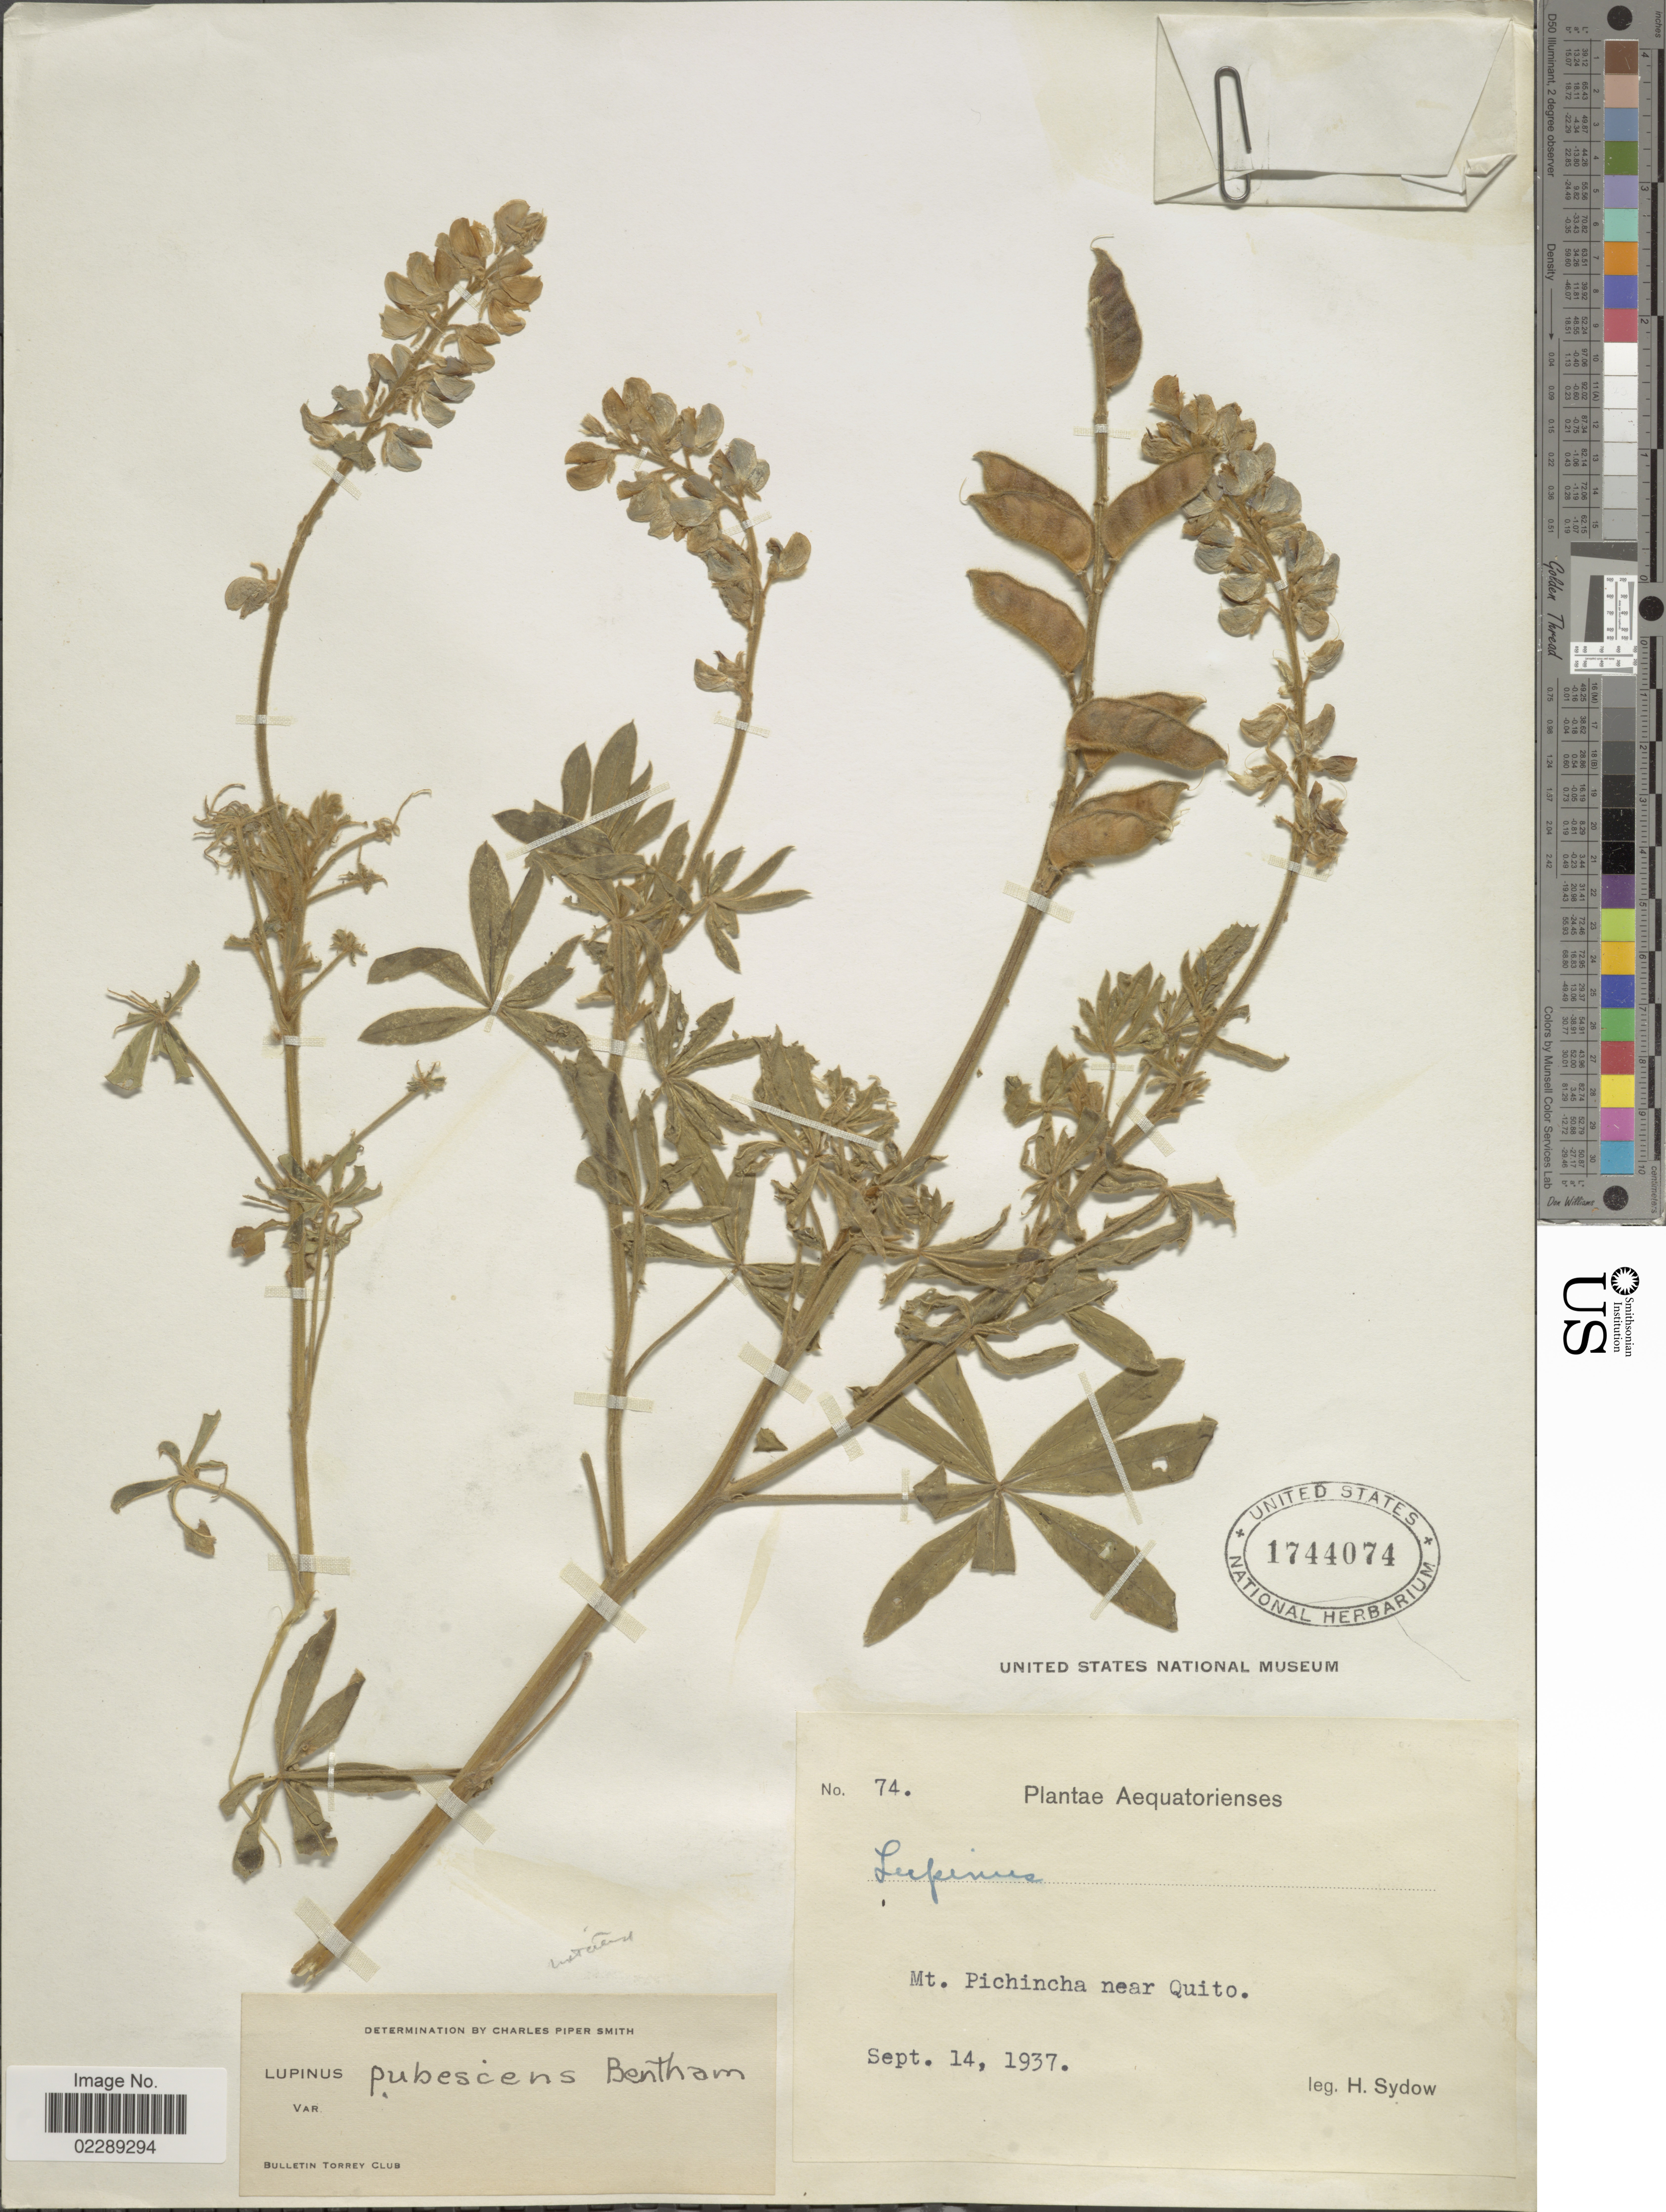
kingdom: Plantae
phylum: Tracheophyta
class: Magnoliopsida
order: Fabales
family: Fabaceae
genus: Lupinus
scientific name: Lupinus pubescens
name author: Benth.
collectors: H. Sydow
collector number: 74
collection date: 1937-09-14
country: Ecuador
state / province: Pichincha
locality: Mt. Pichincha near Quito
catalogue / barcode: US 1744074